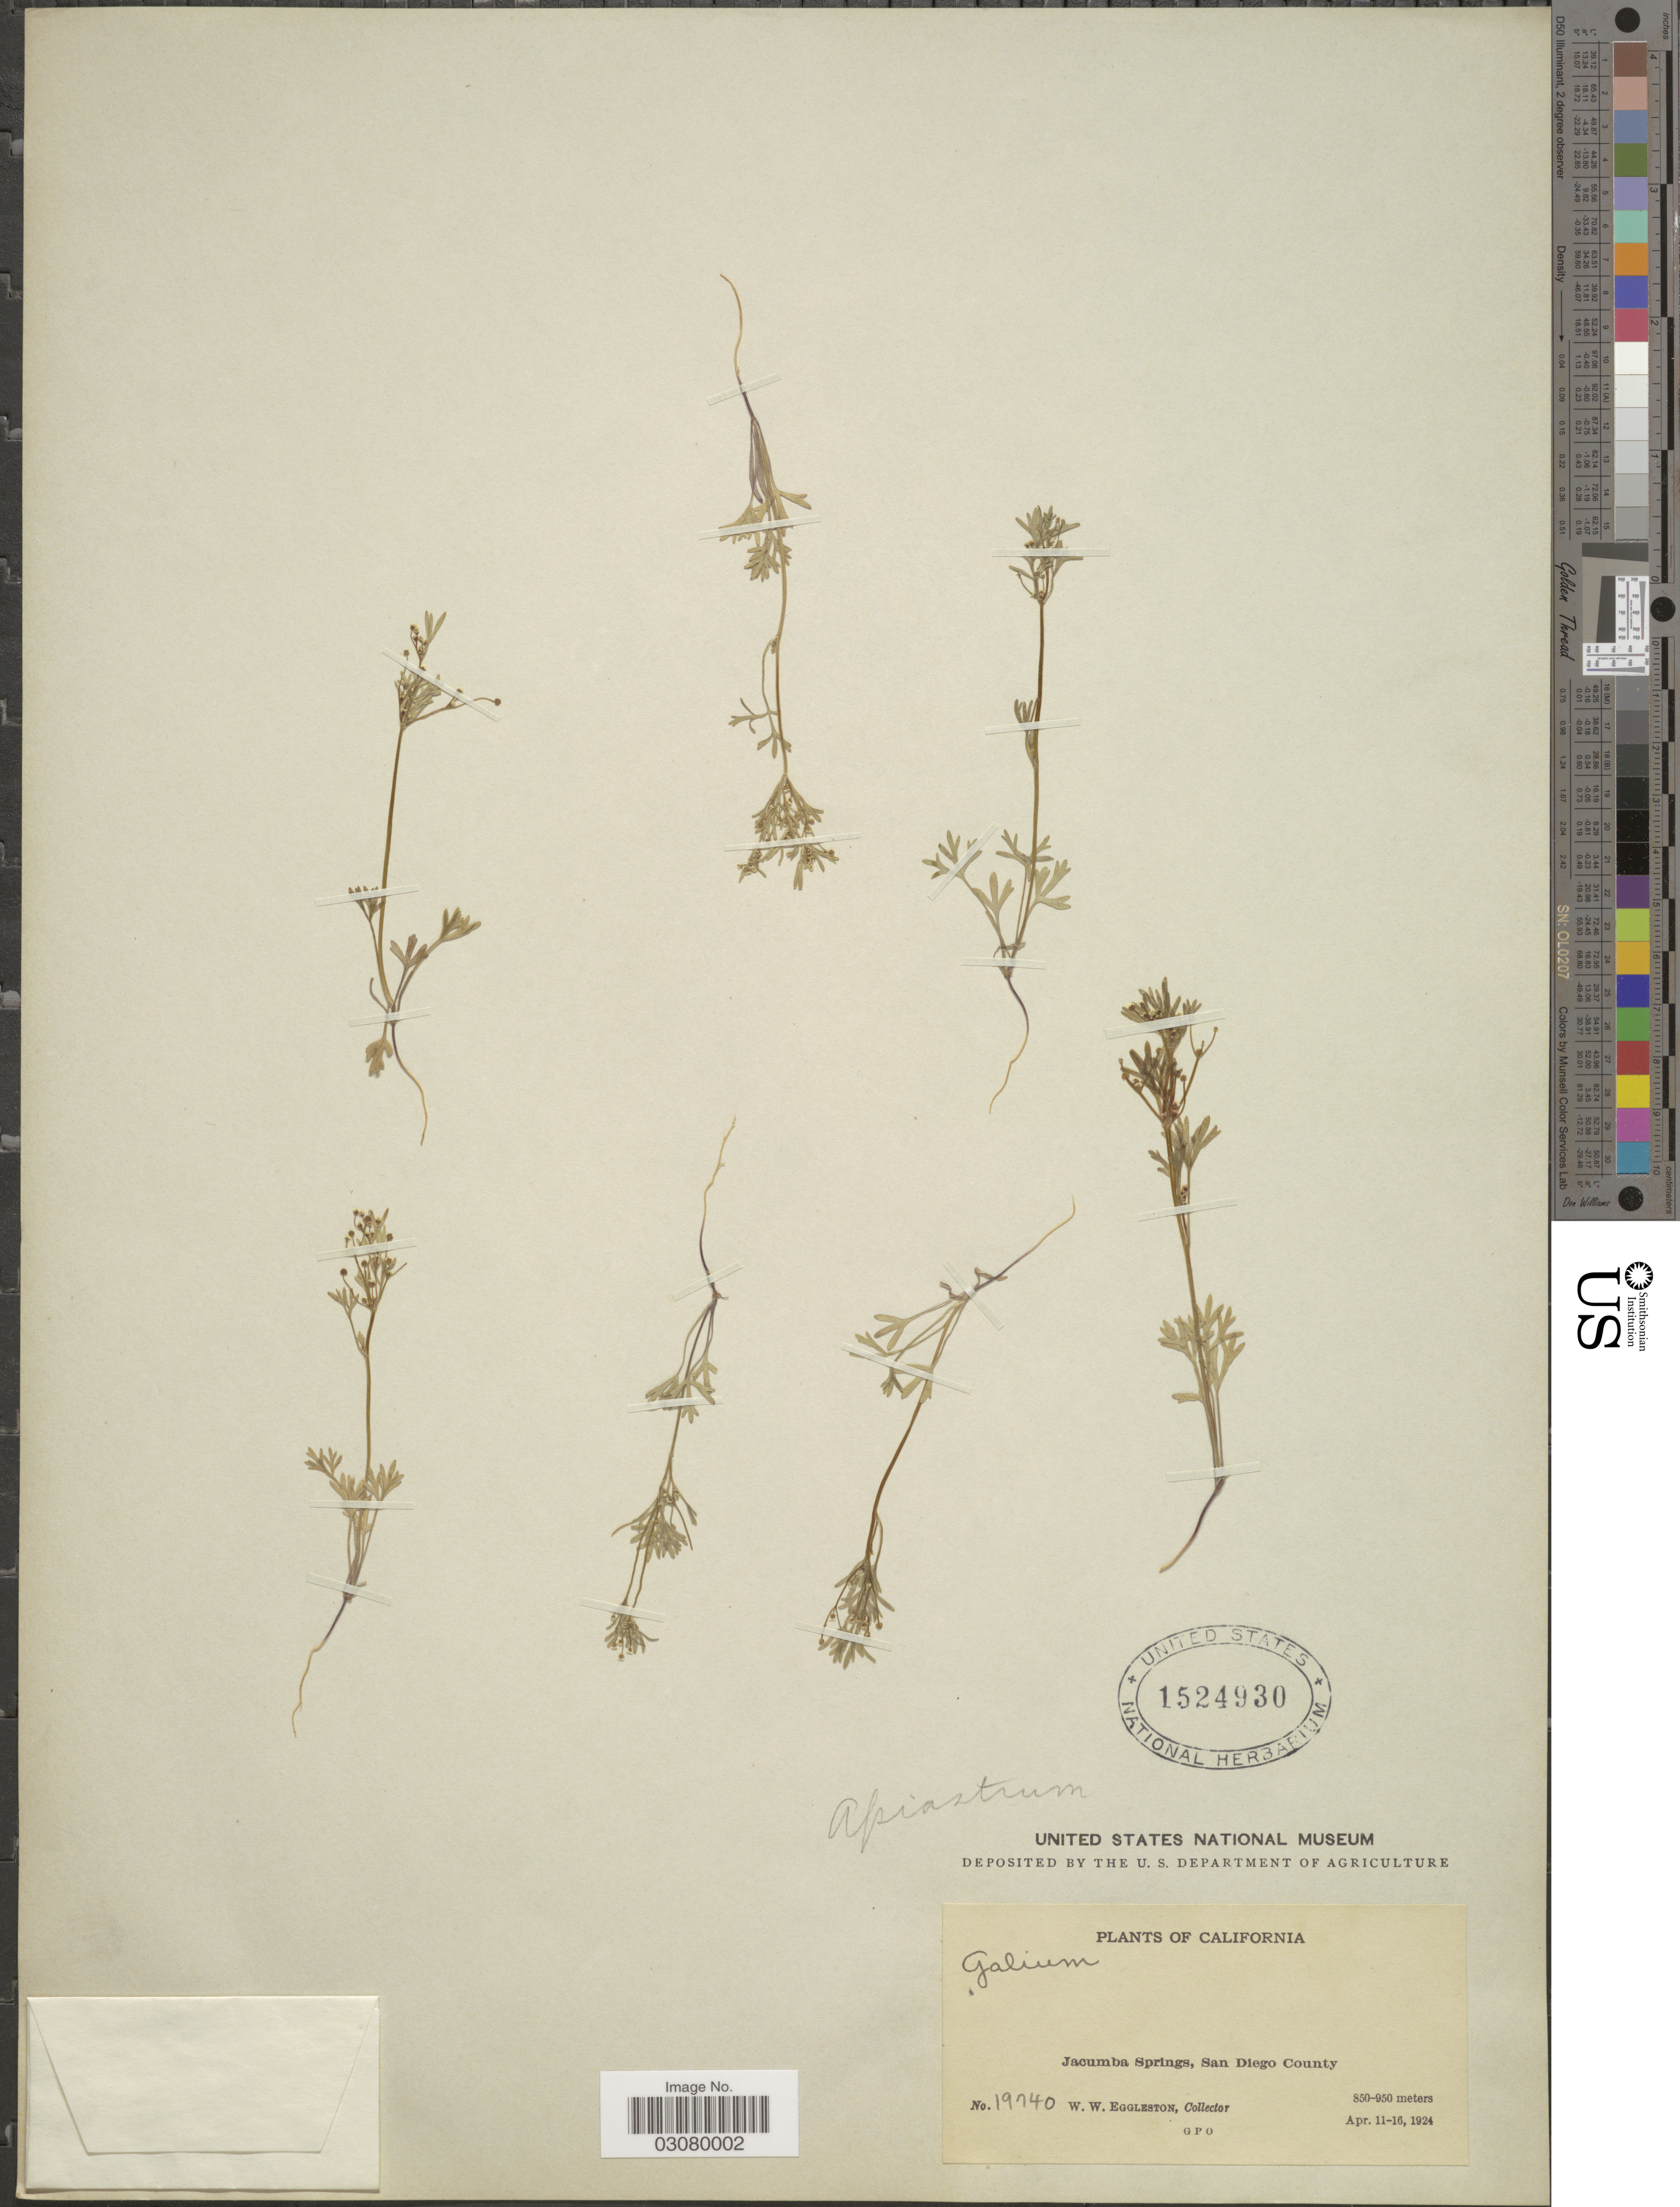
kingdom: Plantae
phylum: Tracheophyta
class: Magnoliopsida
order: Apiales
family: Apiaceae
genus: Apiastrum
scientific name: Apiastrum patens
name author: (Nutt.) J.M. Coult. & Rose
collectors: W. W. Eggleston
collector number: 19740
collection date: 1924-04-11/1924-04-16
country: United States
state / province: California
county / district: San Diego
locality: Jacumba Springs, San Diego County.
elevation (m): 850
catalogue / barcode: US 1524930